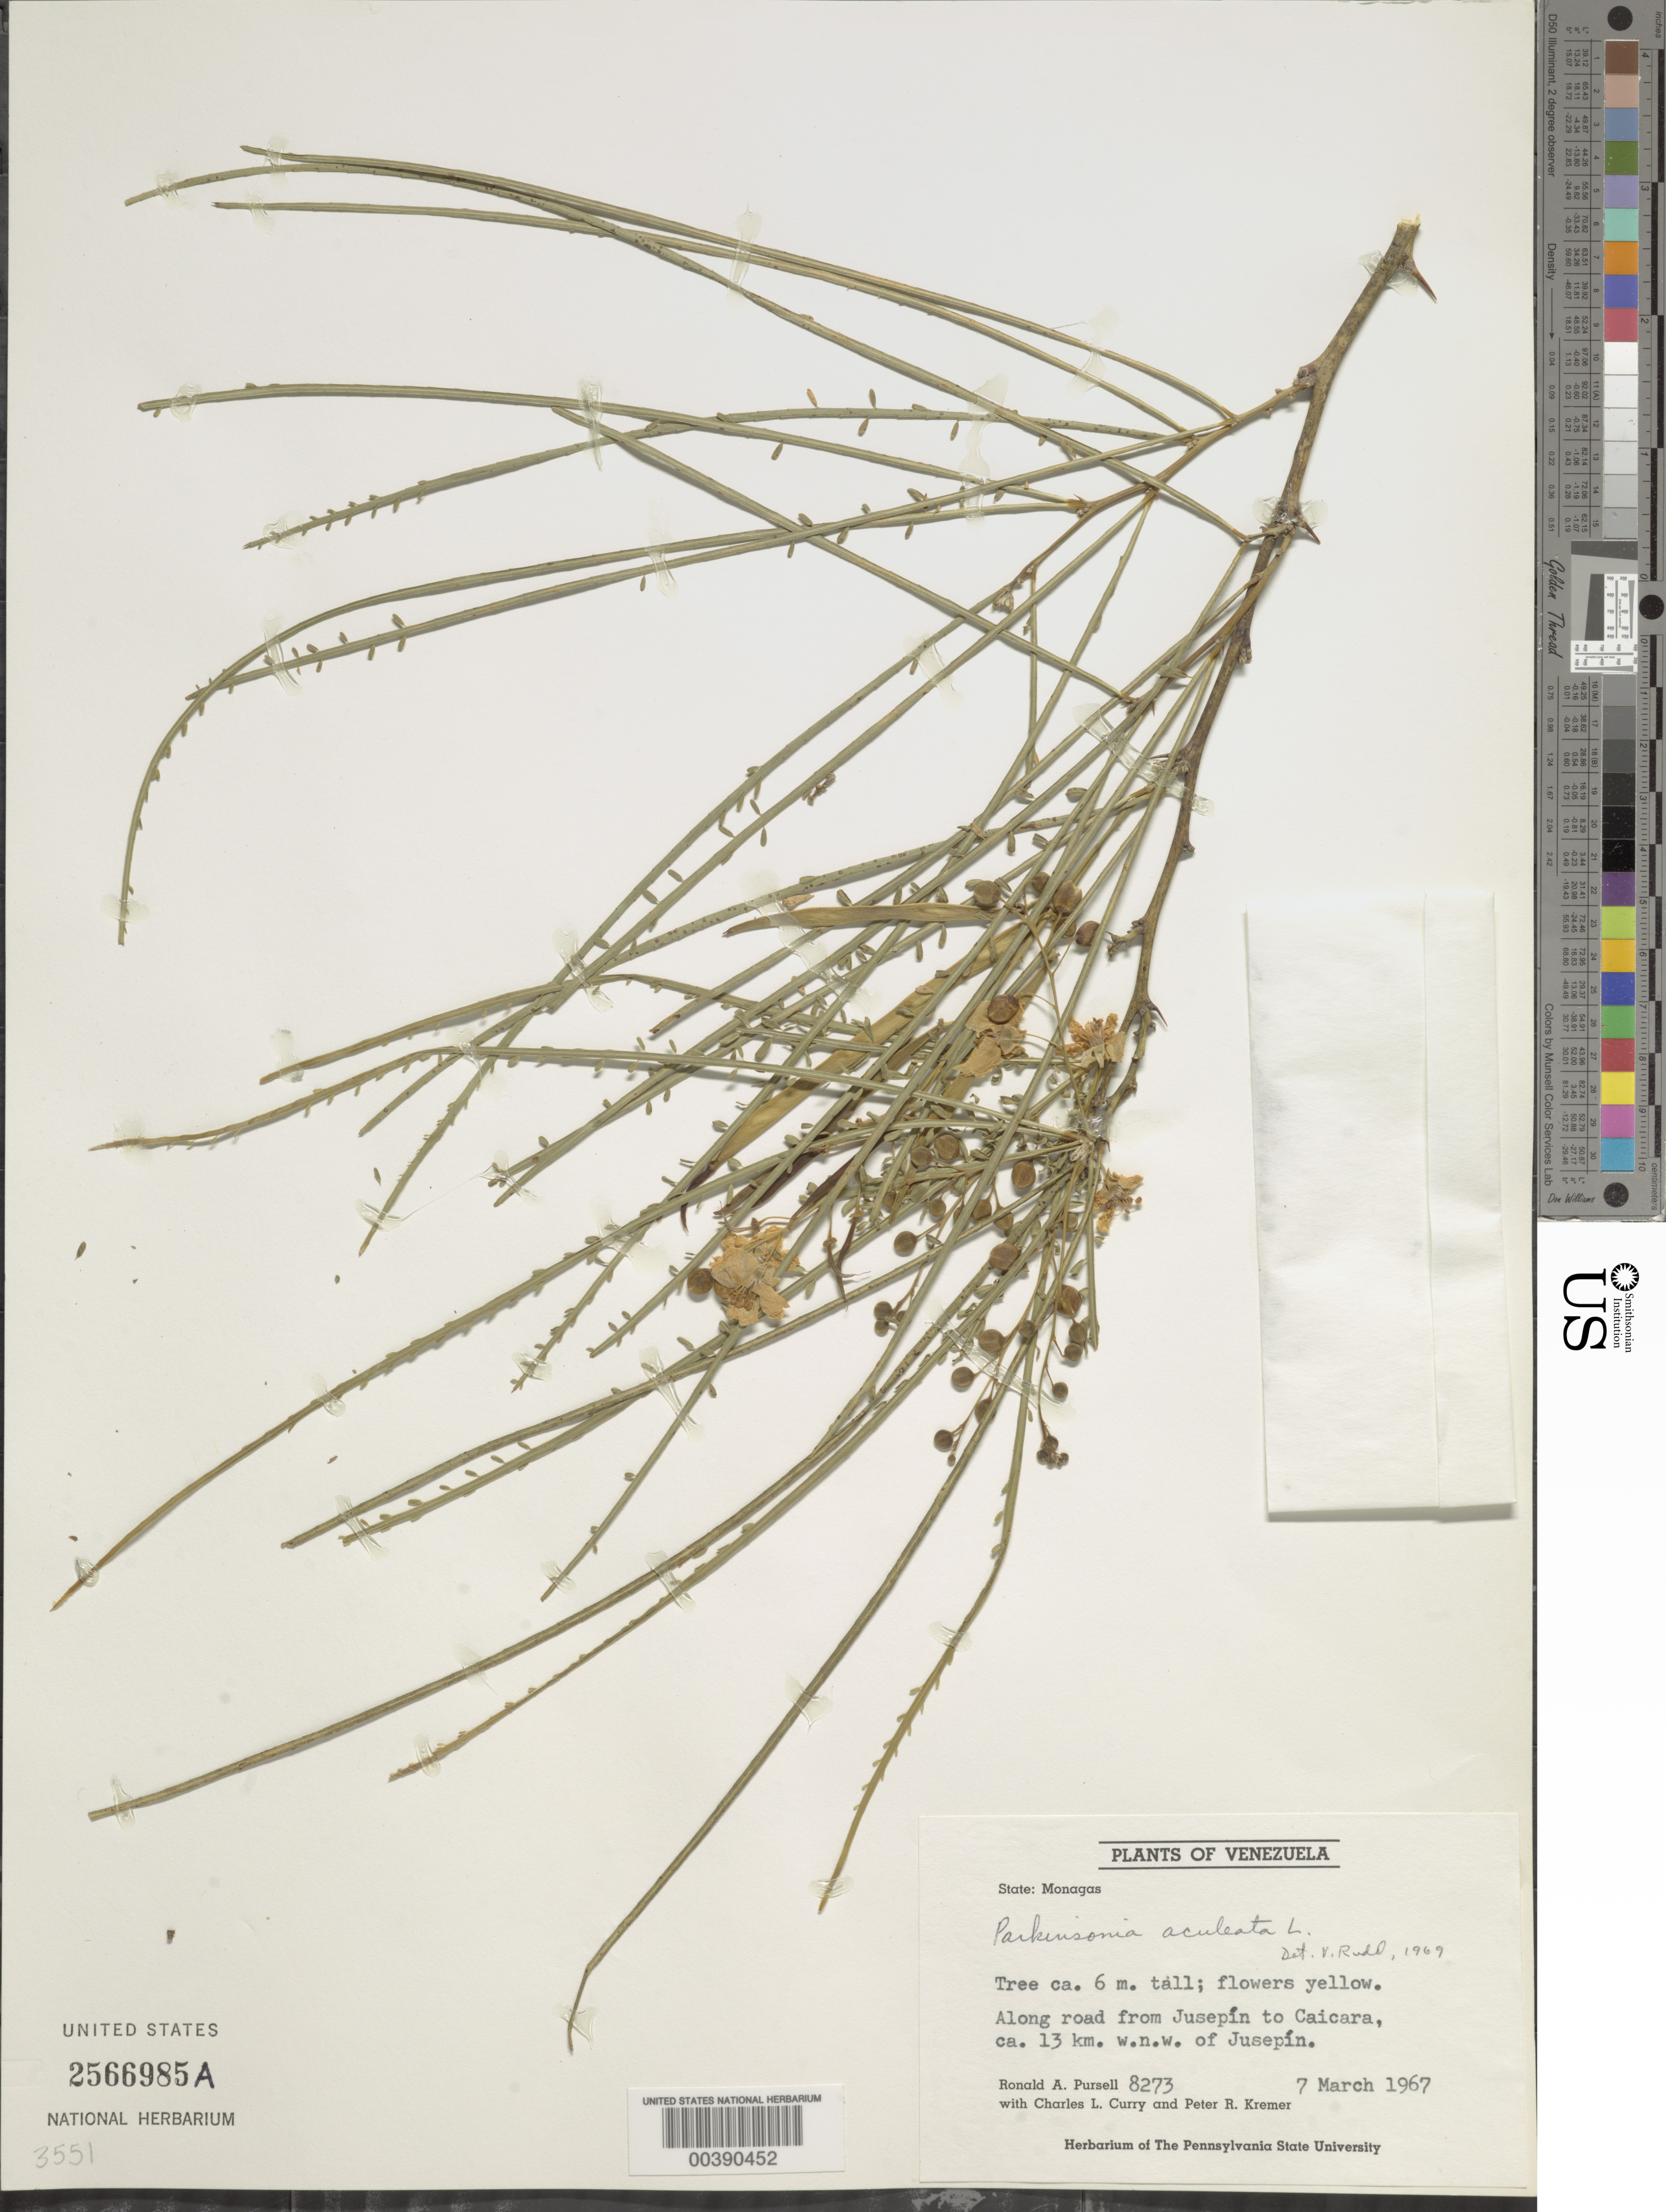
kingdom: Plantae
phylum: Tracheophyta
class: Magnoliopsida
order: Fabales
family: Fabaceae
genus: Parkinsonia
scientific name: Parkinsonia aculeata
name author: L.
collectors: R. A. Pursell, C. L. Curry & P. R. Kremer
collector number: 8273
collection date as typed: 07 Mar 1967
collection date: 1967-03-07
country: Venezuela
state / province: Monagas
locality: Along road from jusepin to caicara, ca 13 km wnw of jusepin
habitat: Along road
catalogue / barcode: US 2566985A